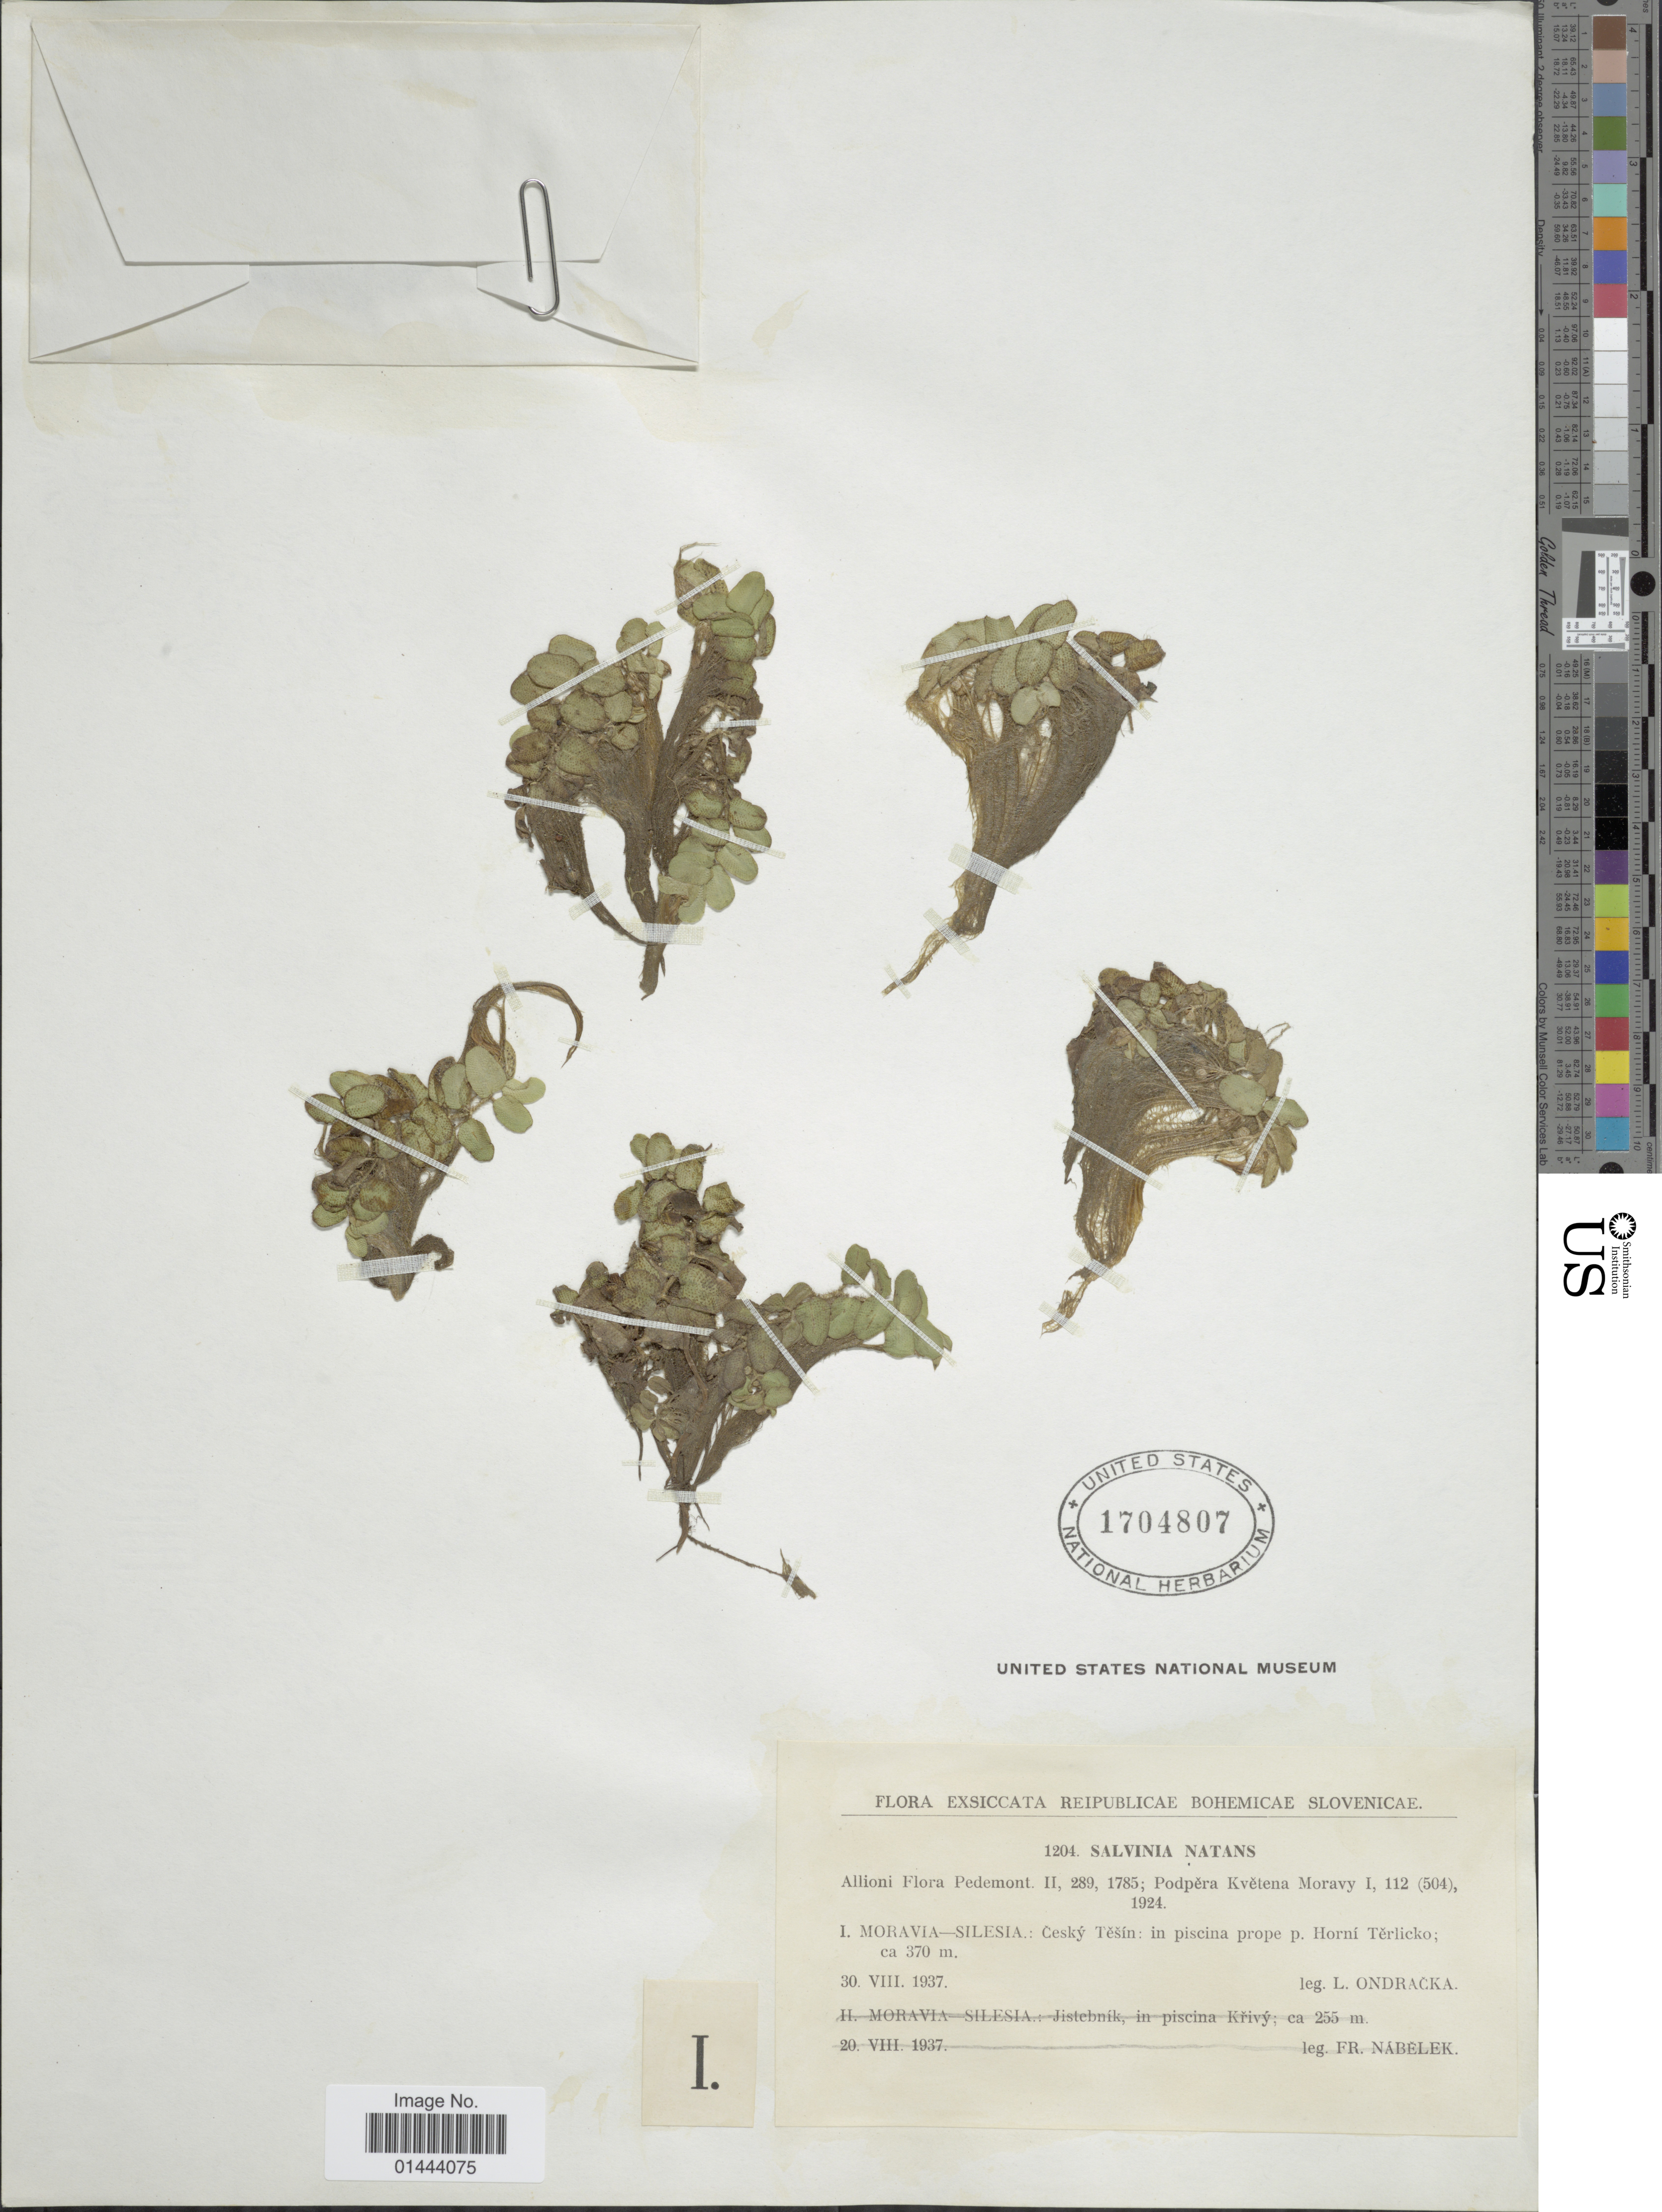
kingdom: Plantae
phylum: Tracheophyta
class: Polypodiopsida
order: Salviniales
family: Salviniaceae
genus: Salvinia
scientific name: Salvinia natans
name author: (L.) All.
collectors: L. Ondracka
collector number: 1204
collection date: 1937-08-30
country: Czechia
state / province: Moravian-Silesian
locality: Ceský Tesín: in piscina prope p. Horní Terlicko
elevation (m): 370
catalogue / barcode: US 1704807